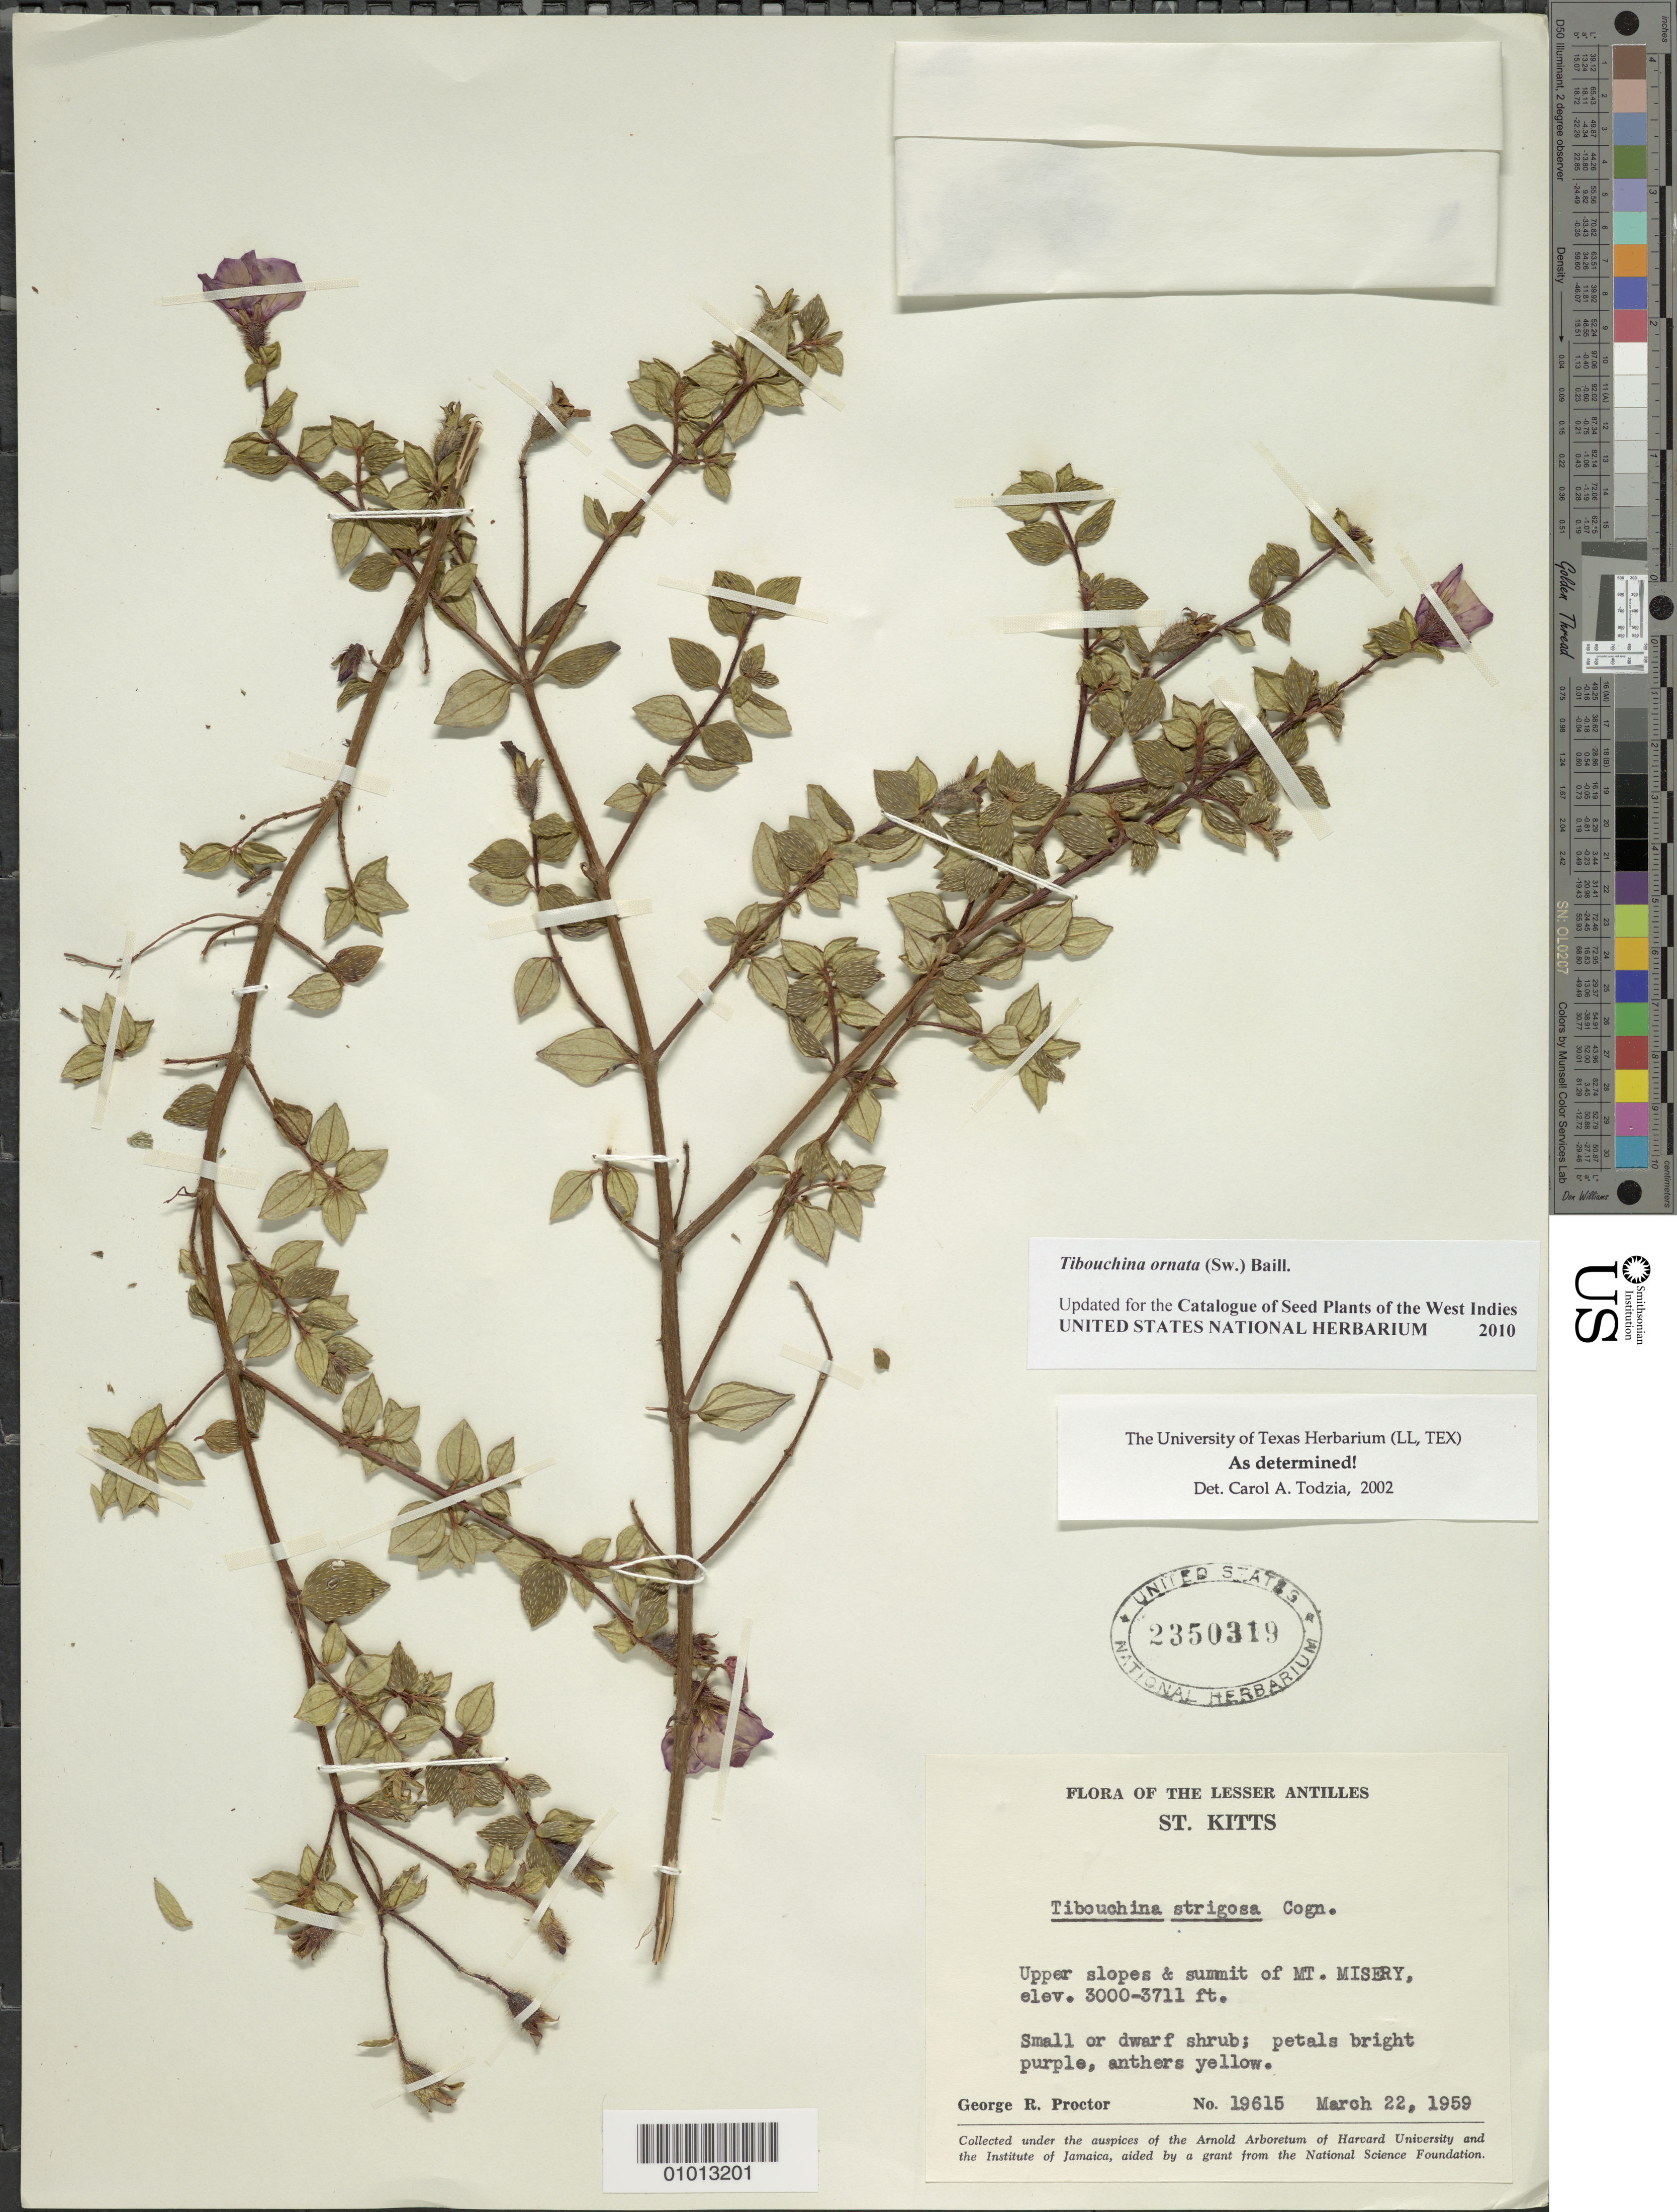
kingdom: Plantae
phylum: Tracheophyta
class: Magnoliopsida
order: Myrtales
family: Melastomataceae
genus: Chaetogastra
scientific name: Chaetogastra ornata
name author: (Sw.) P.J.F. Guim. & Michelang.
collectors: G. R. Proctor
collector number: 19615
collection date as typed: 22 Mar 1959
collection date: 1959-03-22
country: St. Christopher-Nevis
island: St. Christopher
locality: Mt. Misery, upper slopes and summit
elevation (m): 914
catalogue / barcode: US 2350319